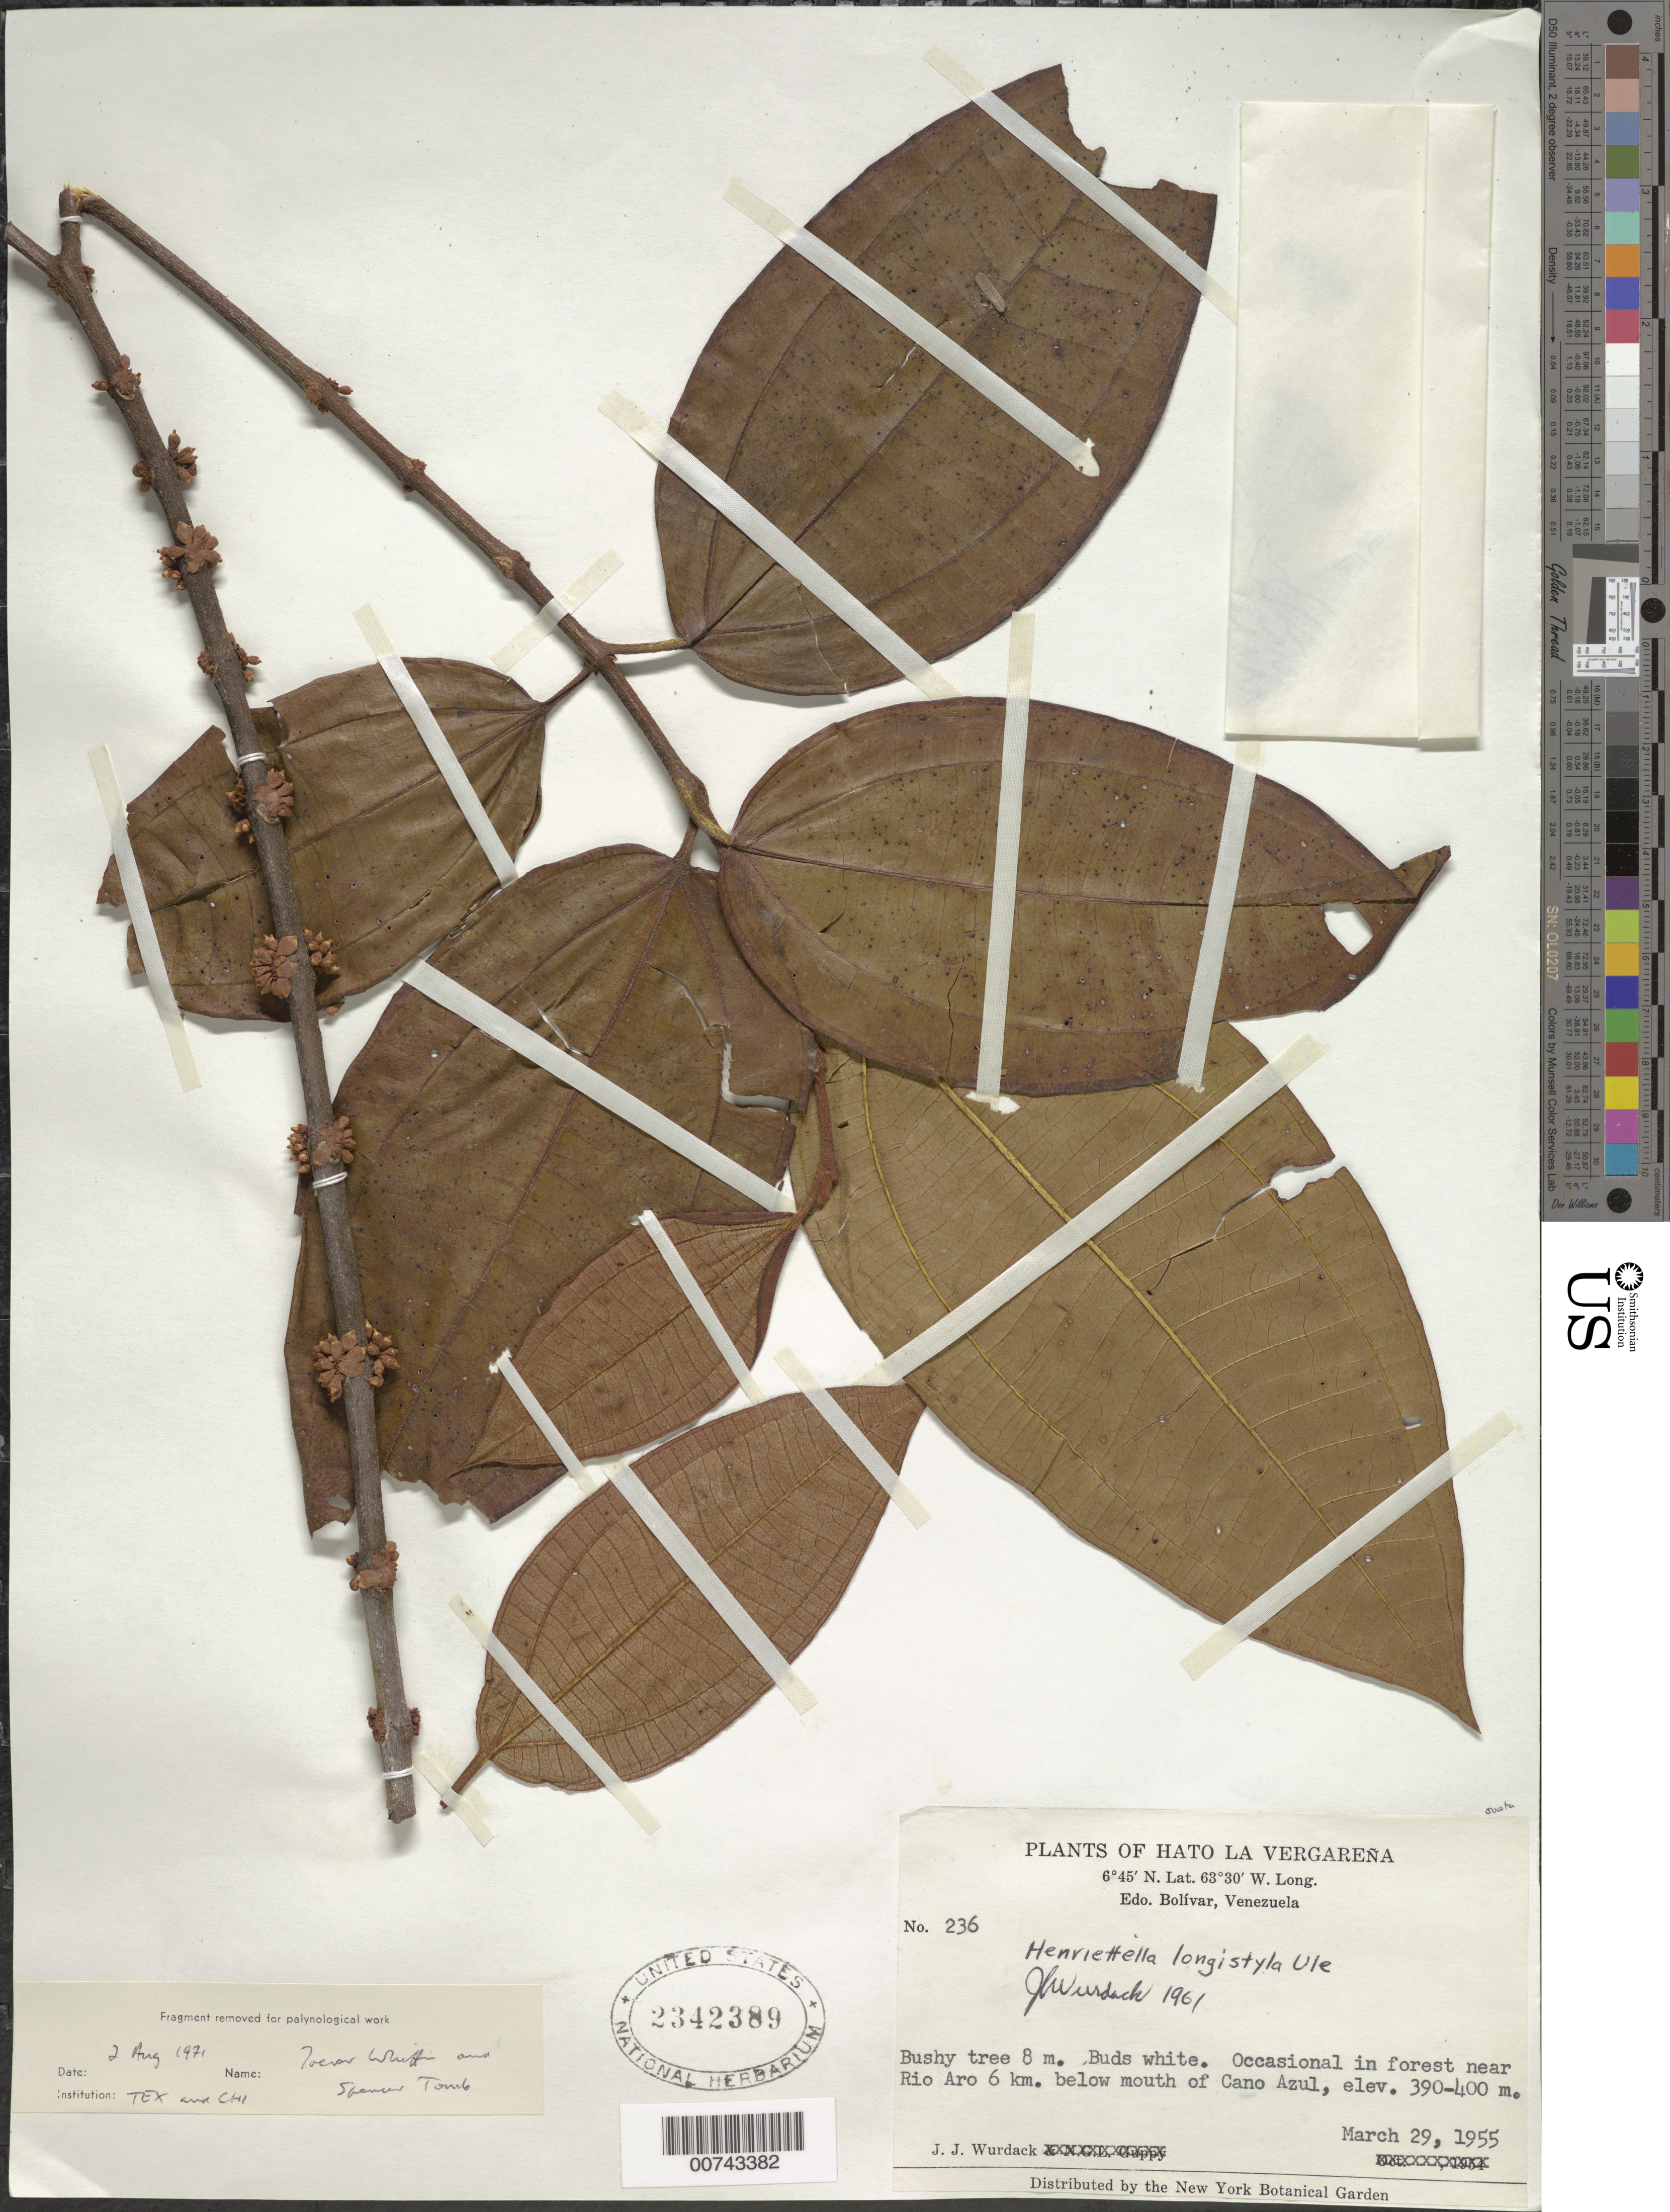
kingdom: Plantae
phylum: Tracheophyta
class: Magnoliopsida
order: Myrtales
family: Melastomataceae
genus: Henriettea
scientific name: Henriettea ovata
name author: (Cogn.) Penneys et al.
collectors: J. J. Wurdack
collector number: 236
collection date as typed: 29-Mar-55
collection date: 1955-03-29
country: Venezuela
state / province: Bolívar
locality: Hato La Vergareña, Río Aro, 6 km below mouth of Caño Azul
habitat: Forest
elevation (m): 390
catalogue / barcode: US 2342389